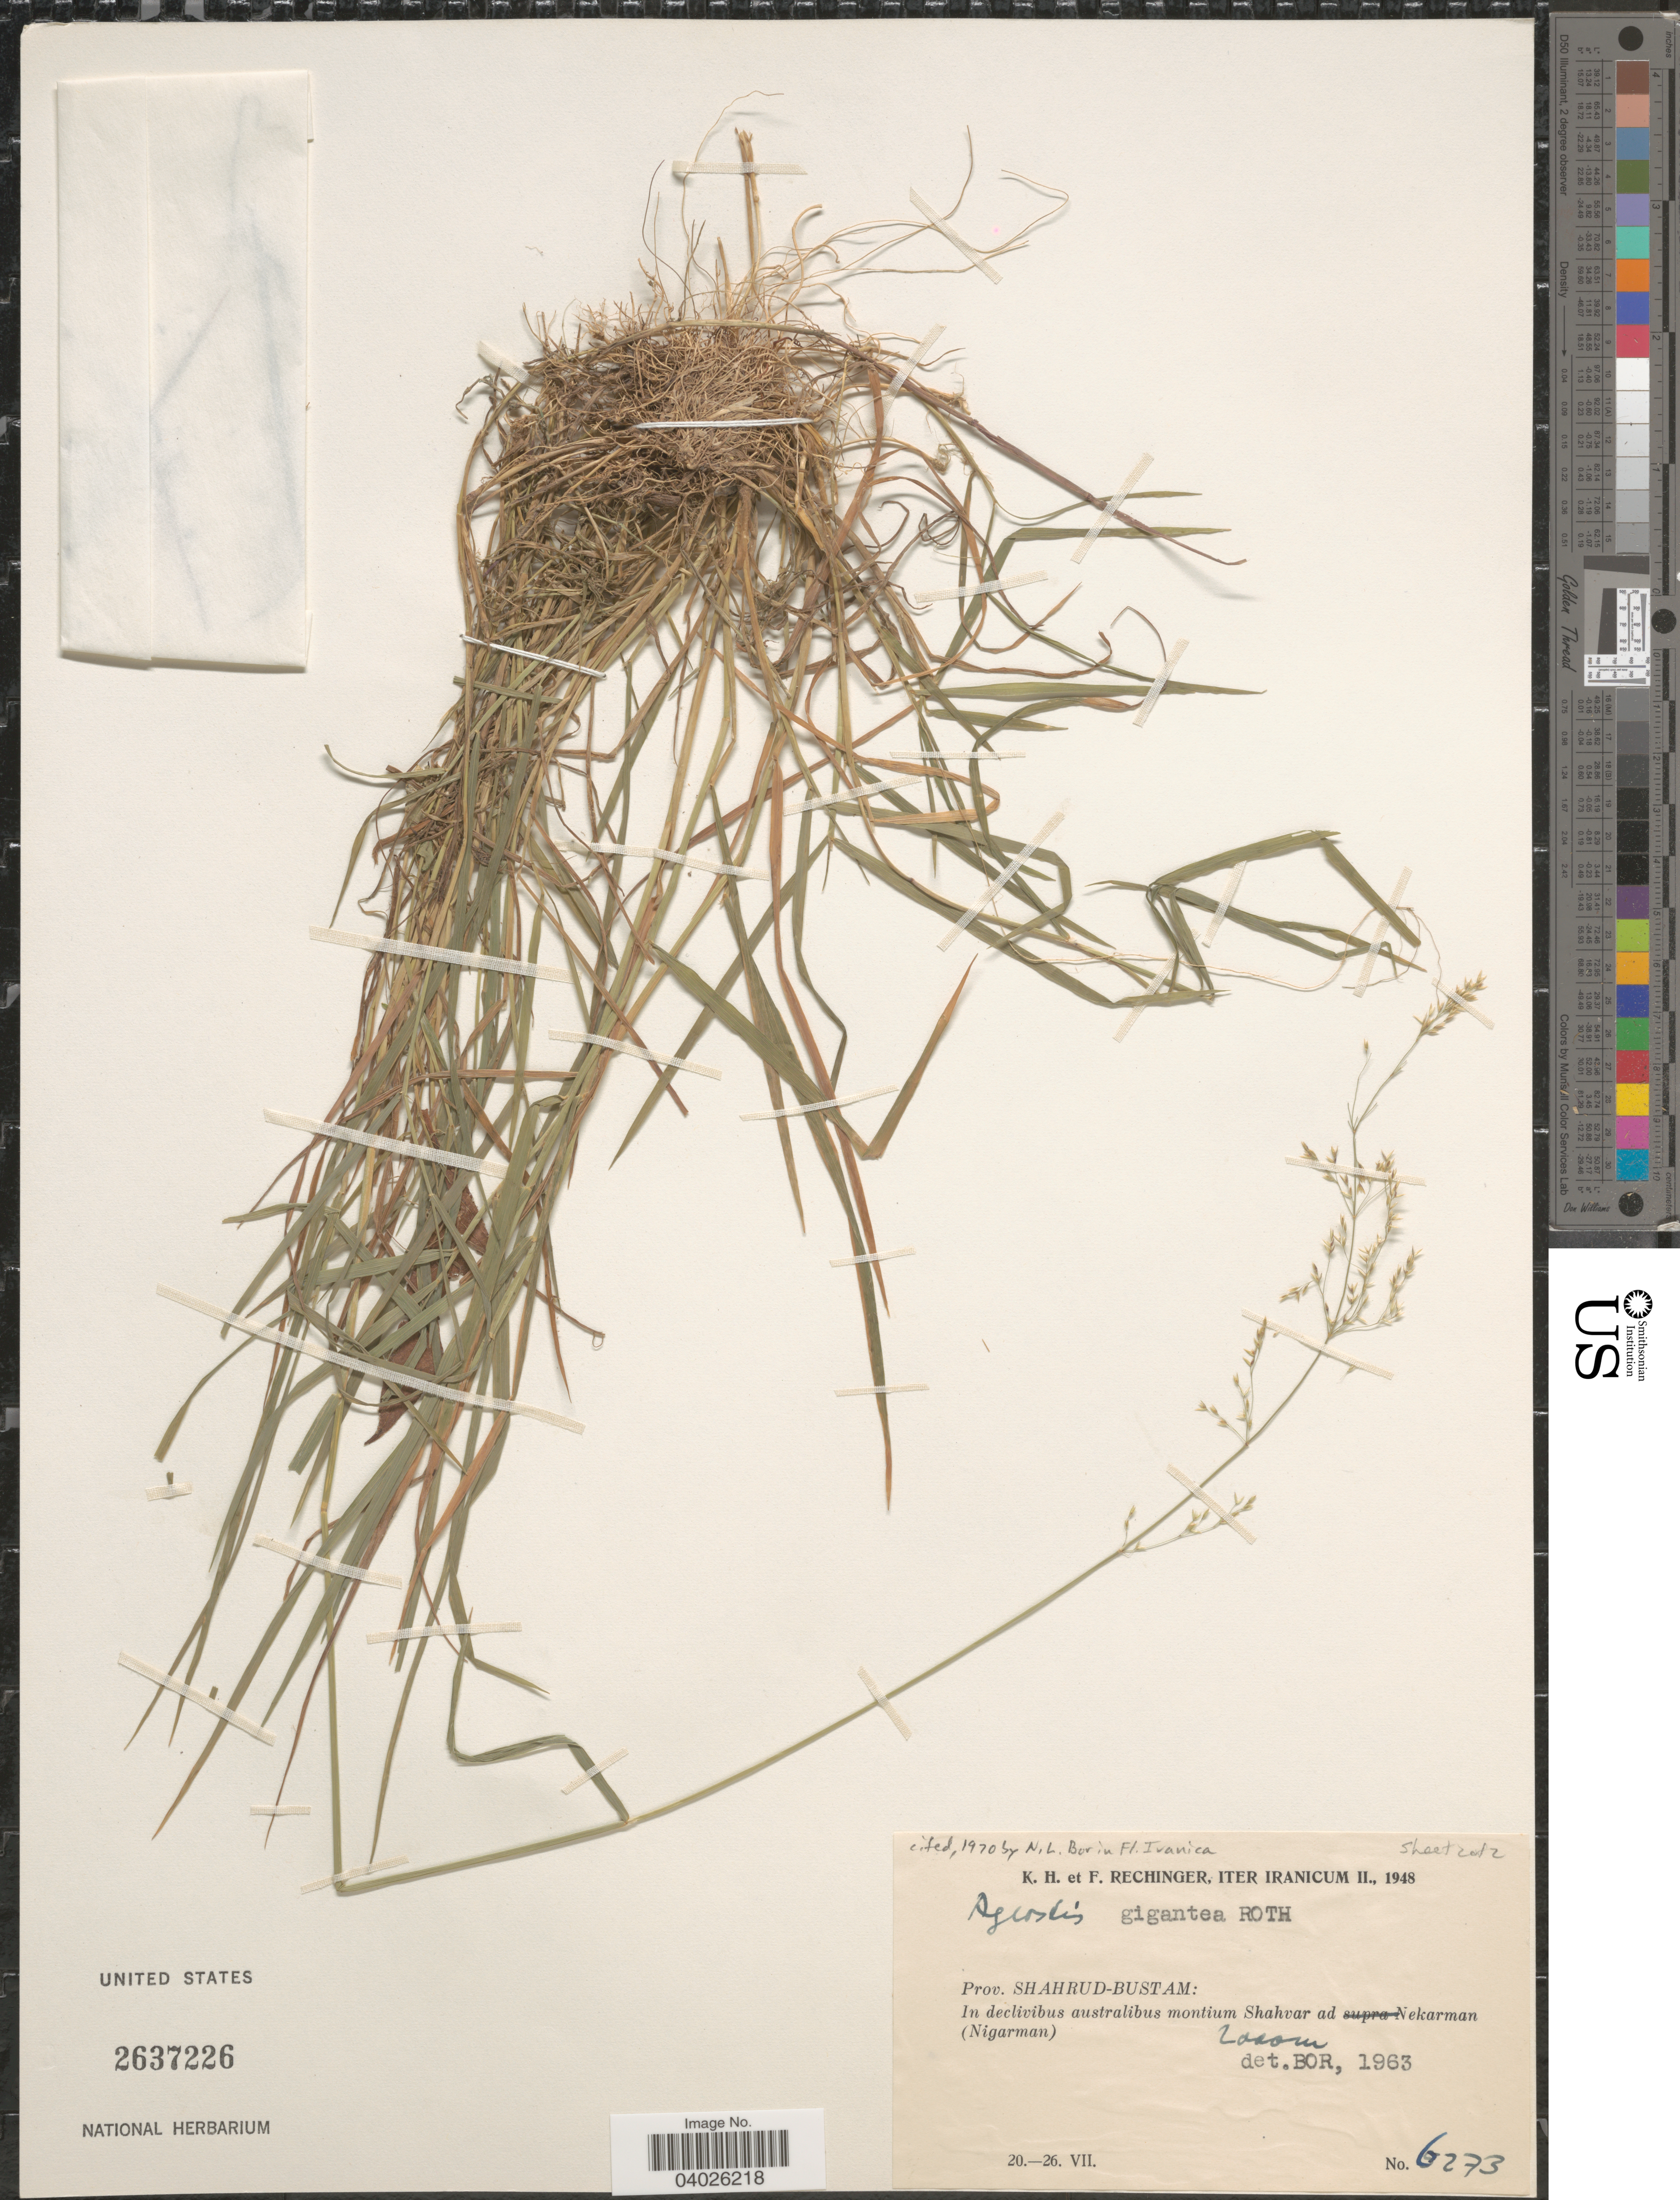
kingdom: Plantae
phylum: Tracheophyta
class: Liliopsida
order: Poales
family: Poaceae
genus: Agrostis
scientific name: Agrostis gigantea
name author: Roth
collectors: K. H. Rechinger & F. Rechinger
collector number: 6273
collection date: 1948-07-20/1948-07-26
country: Iran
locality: Iter Iranicum II. Prov. Shahrud-Bustam: In declivibus montium Shahvar ad Nekarman (Nigarman).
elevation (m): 2000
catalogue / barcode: US 2637226